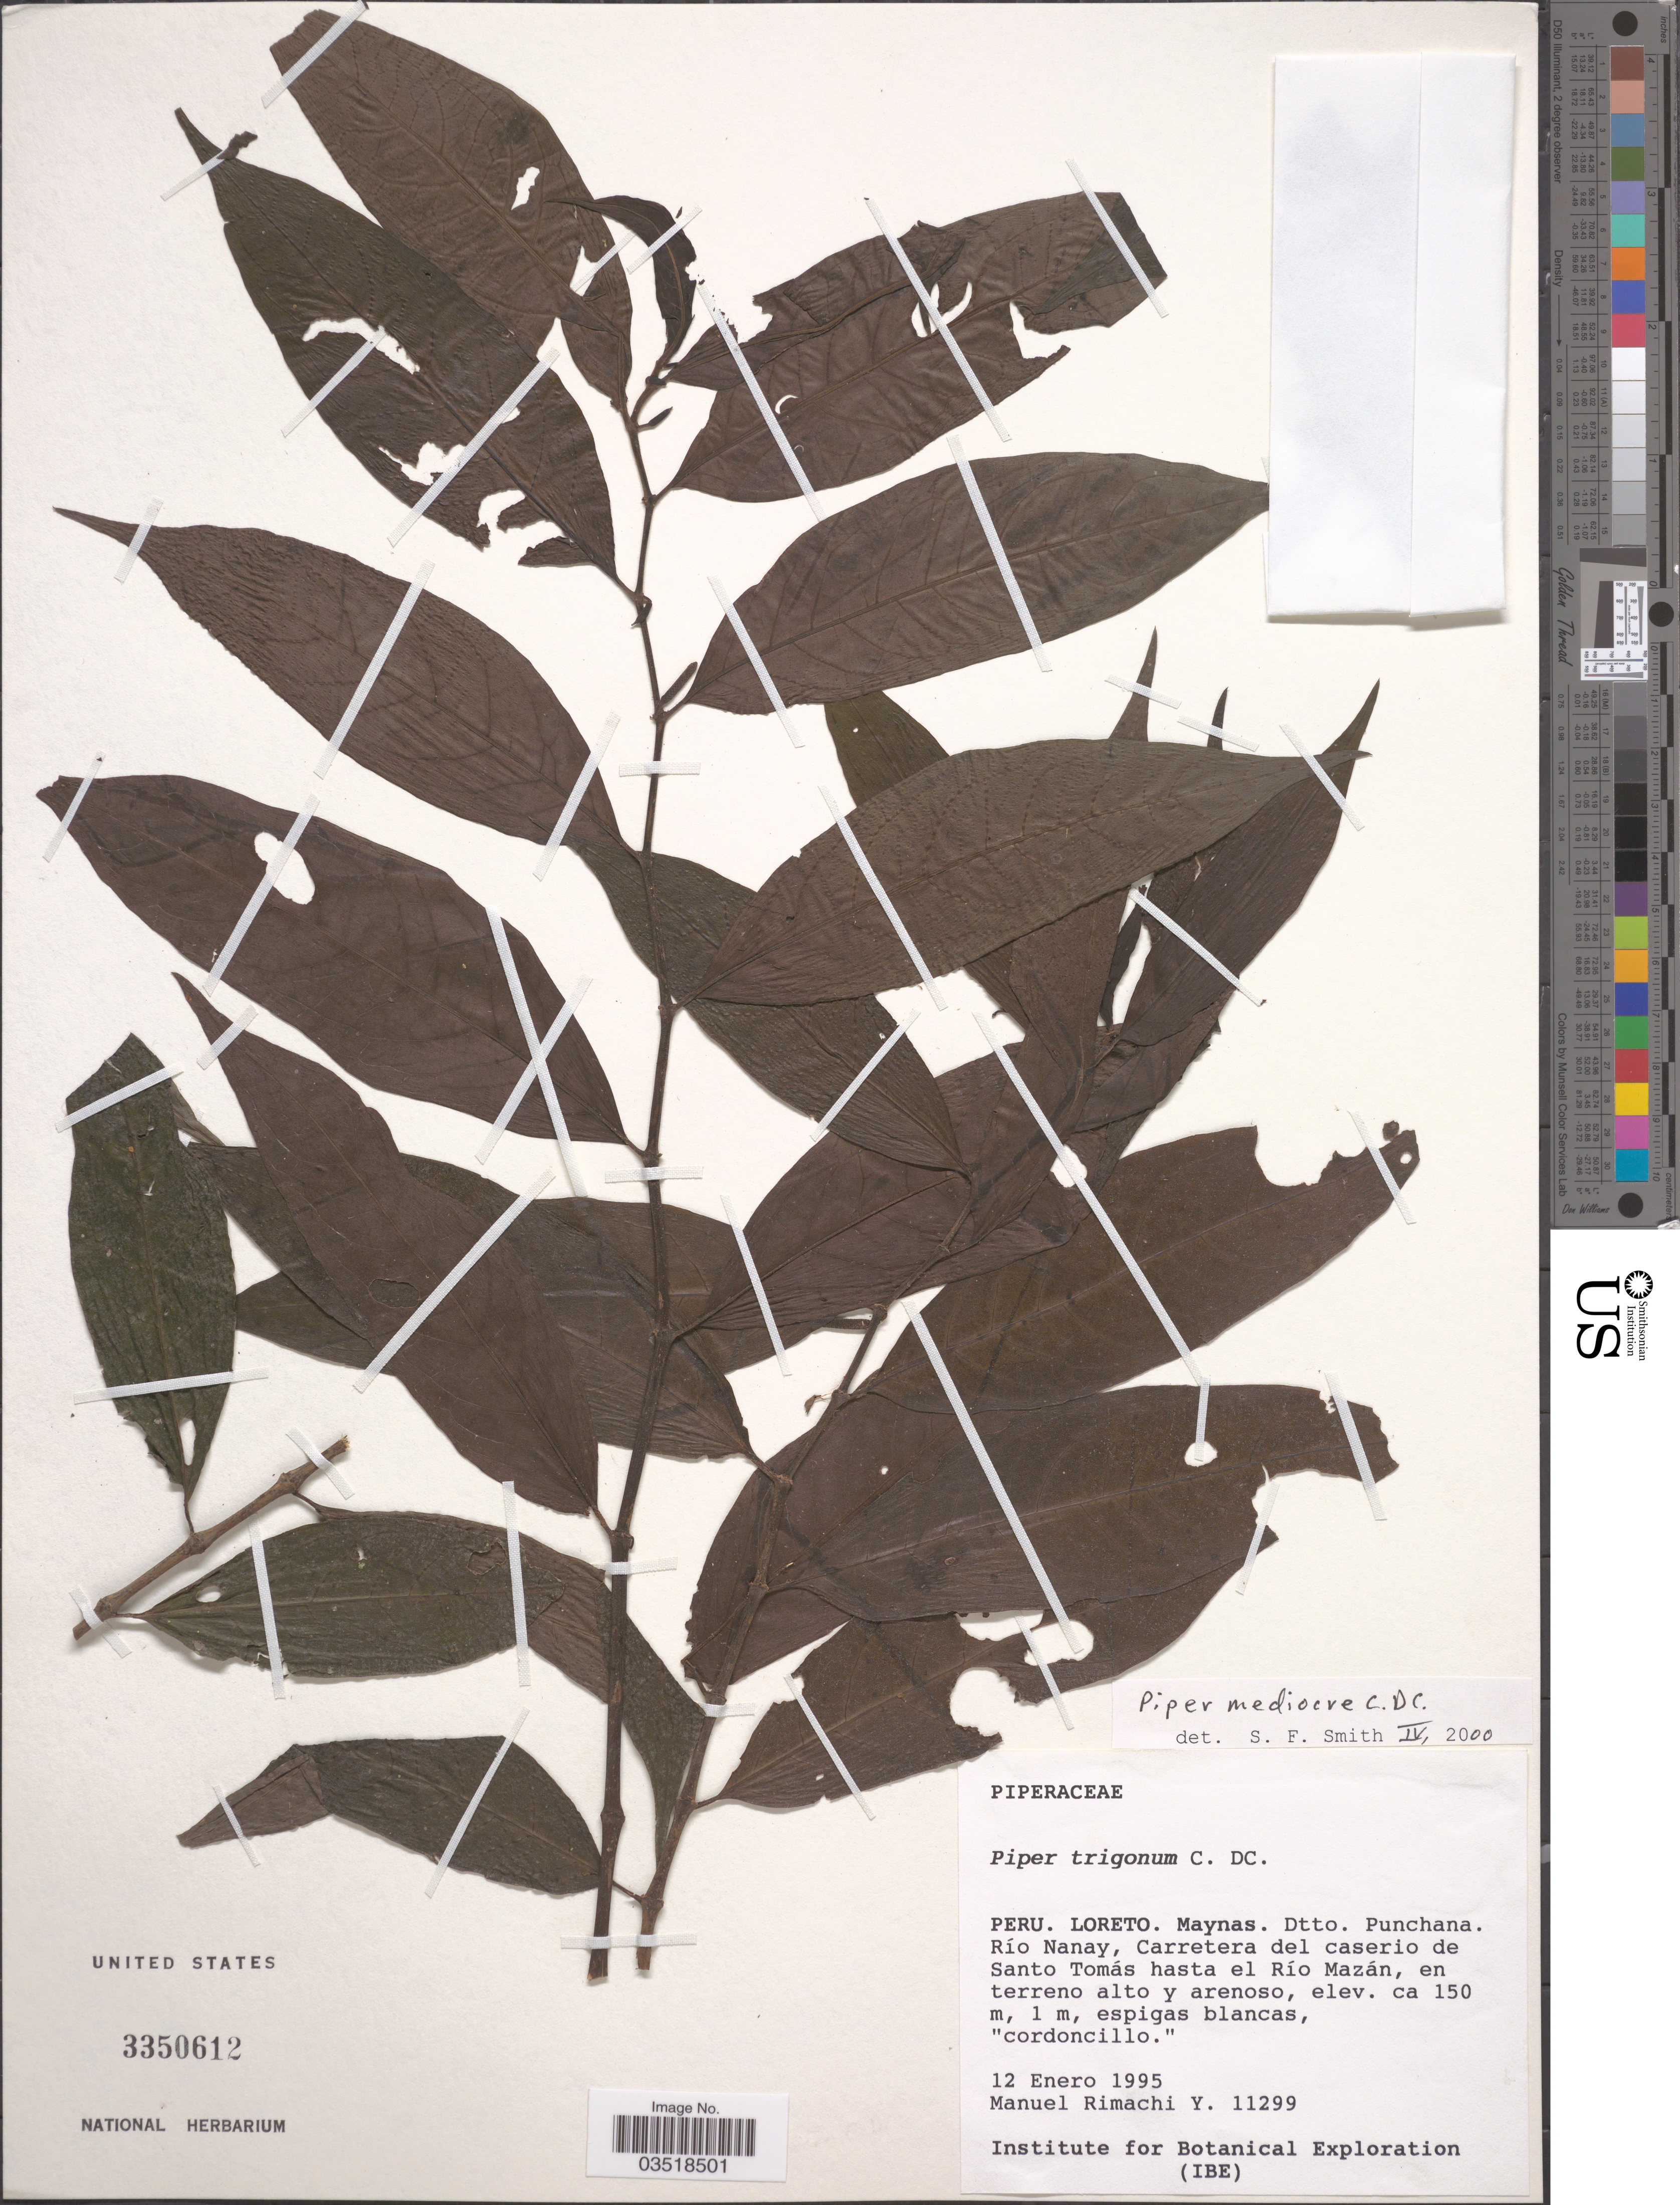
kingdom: Plantae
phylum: Tracheophyta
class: Magnoliopsida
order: Piperales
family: Piperaceae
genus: Piper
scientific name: Piper mediocre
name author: C. DC.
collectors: M. Rimachi Y.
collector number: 11299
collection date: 1995-01-12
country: Peru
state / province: Loreto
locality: Maynas. Dtto. Punchana. Río Nanay, Carretera del caserio de Santo Tomás hasta el Río Mazán.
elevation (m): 150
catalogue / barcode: US 3350612